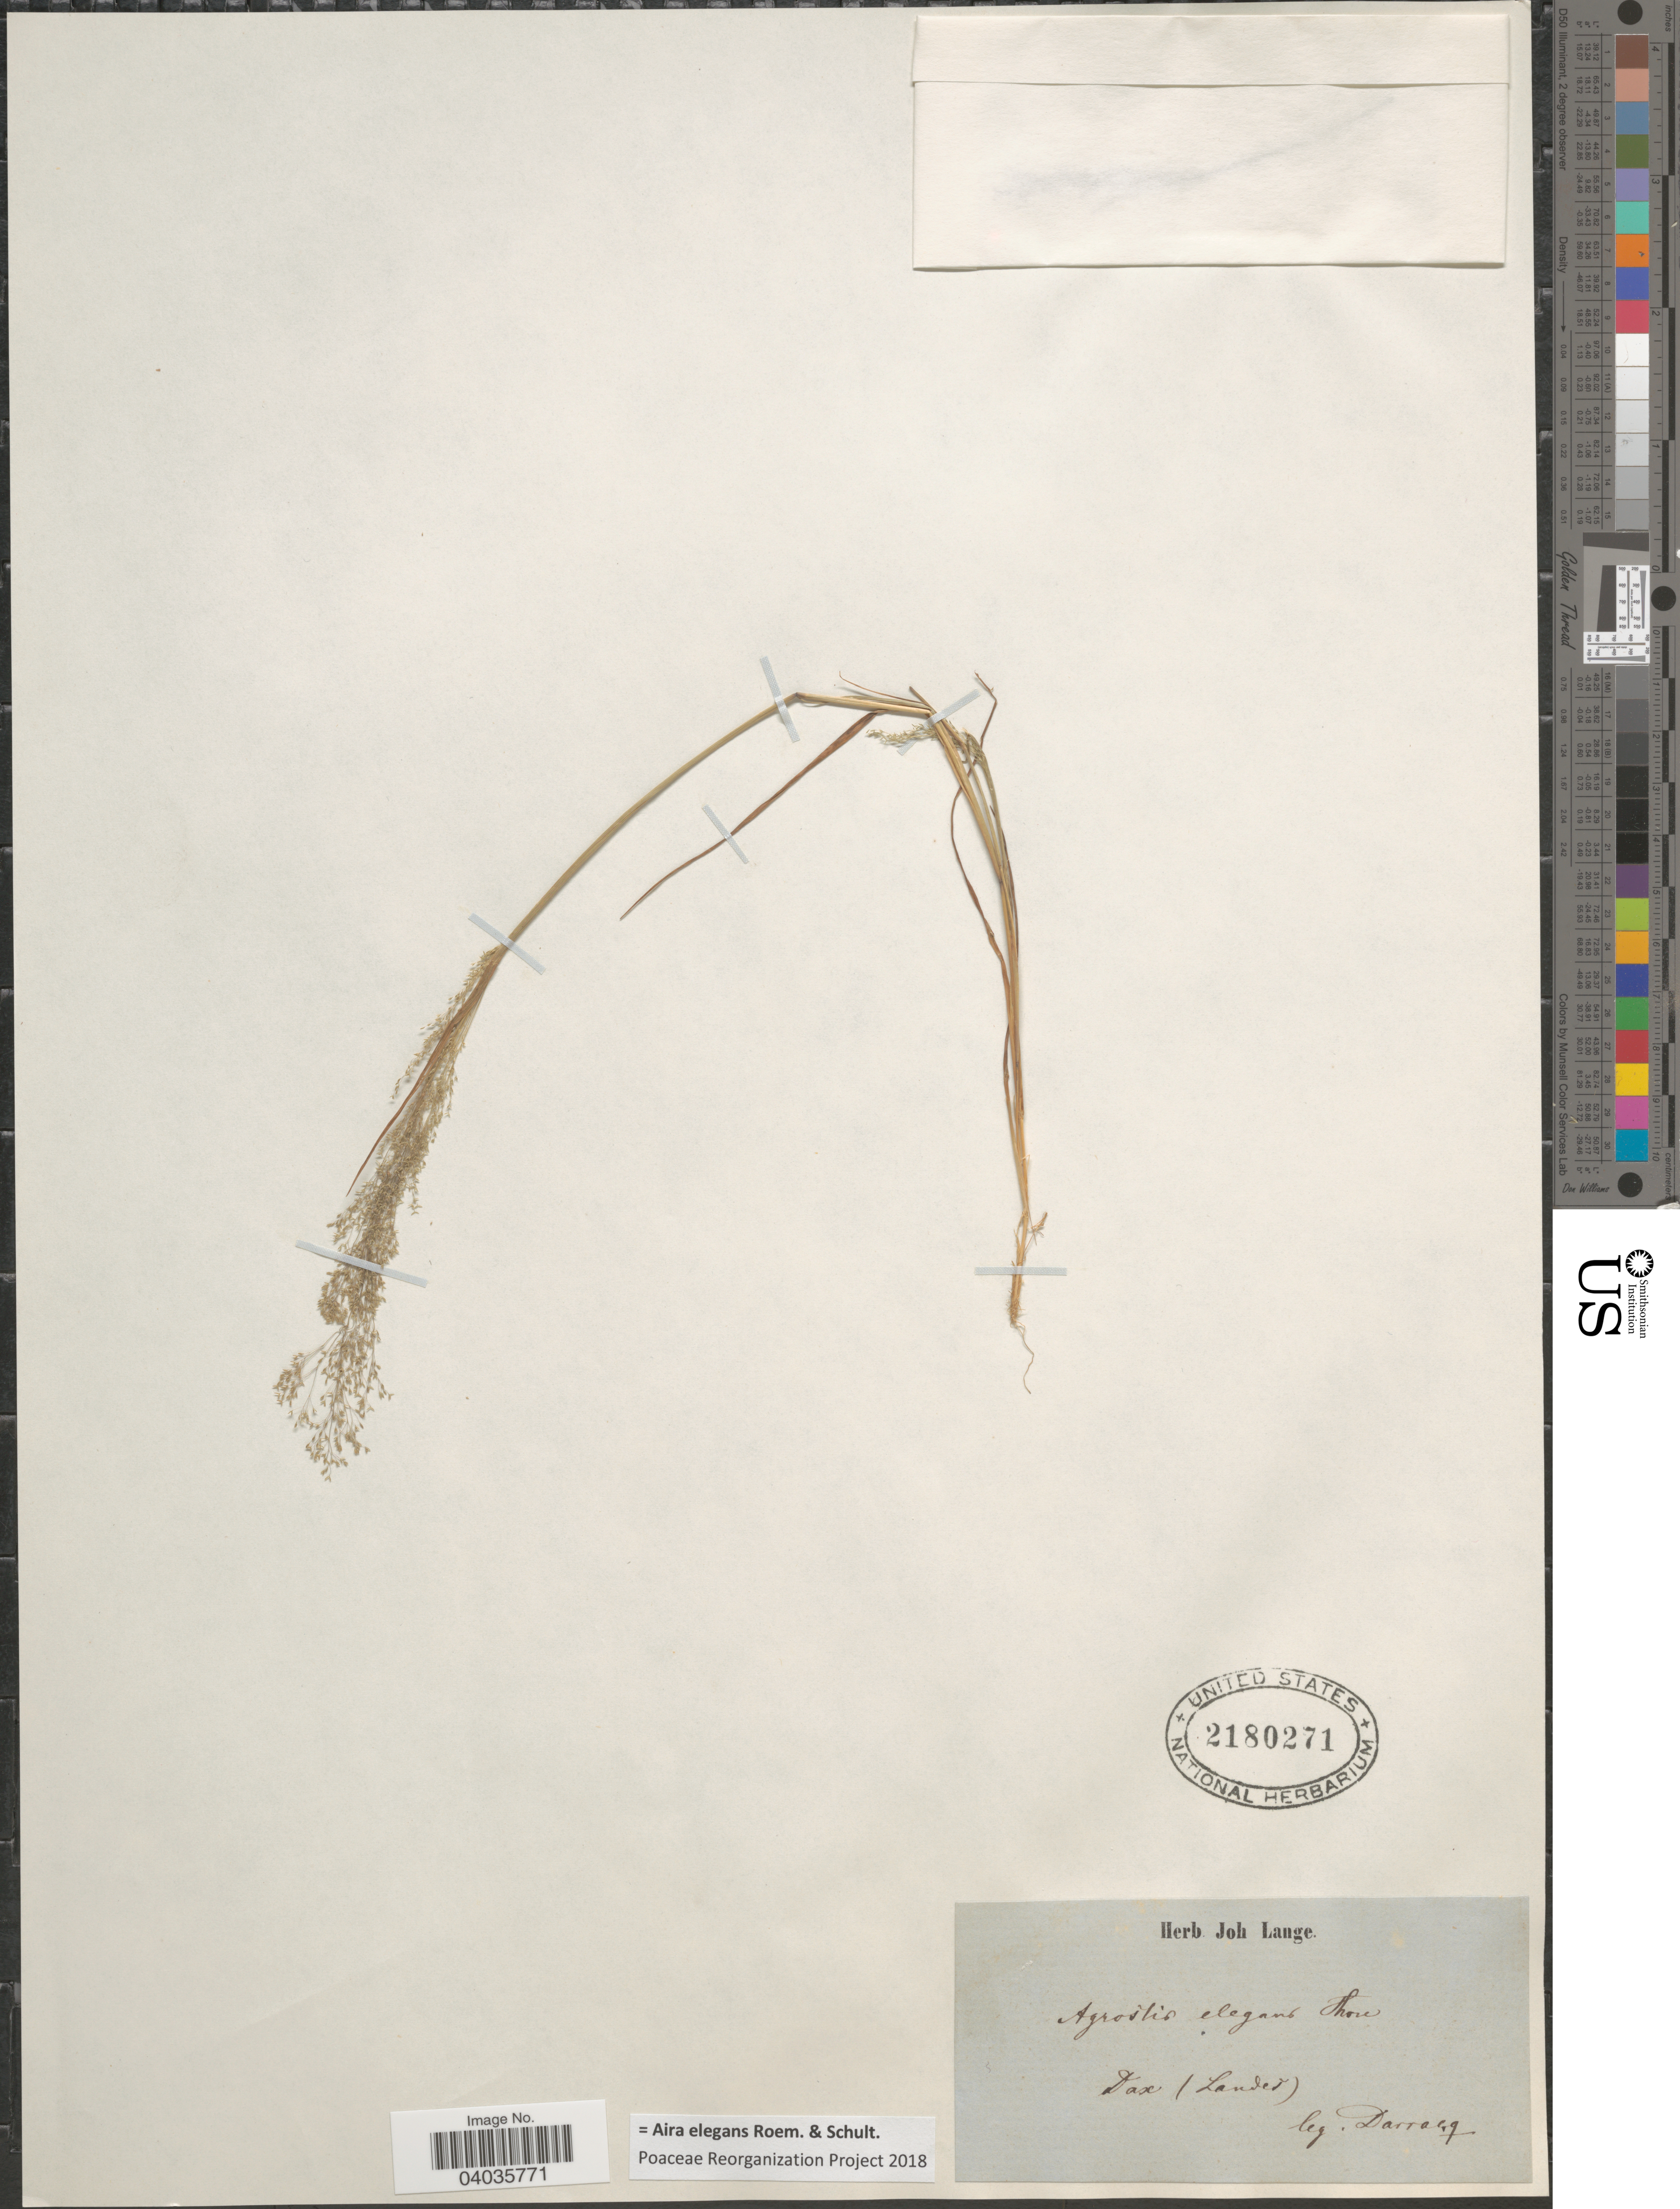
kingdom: Plantae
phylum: Tracheophyta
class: Liliopsida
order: Poales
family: Poaceae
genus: Aira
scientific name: Aira elegans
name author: L.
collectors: Darraçq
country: France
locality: Dax (Landes).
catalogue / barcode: US 2180271